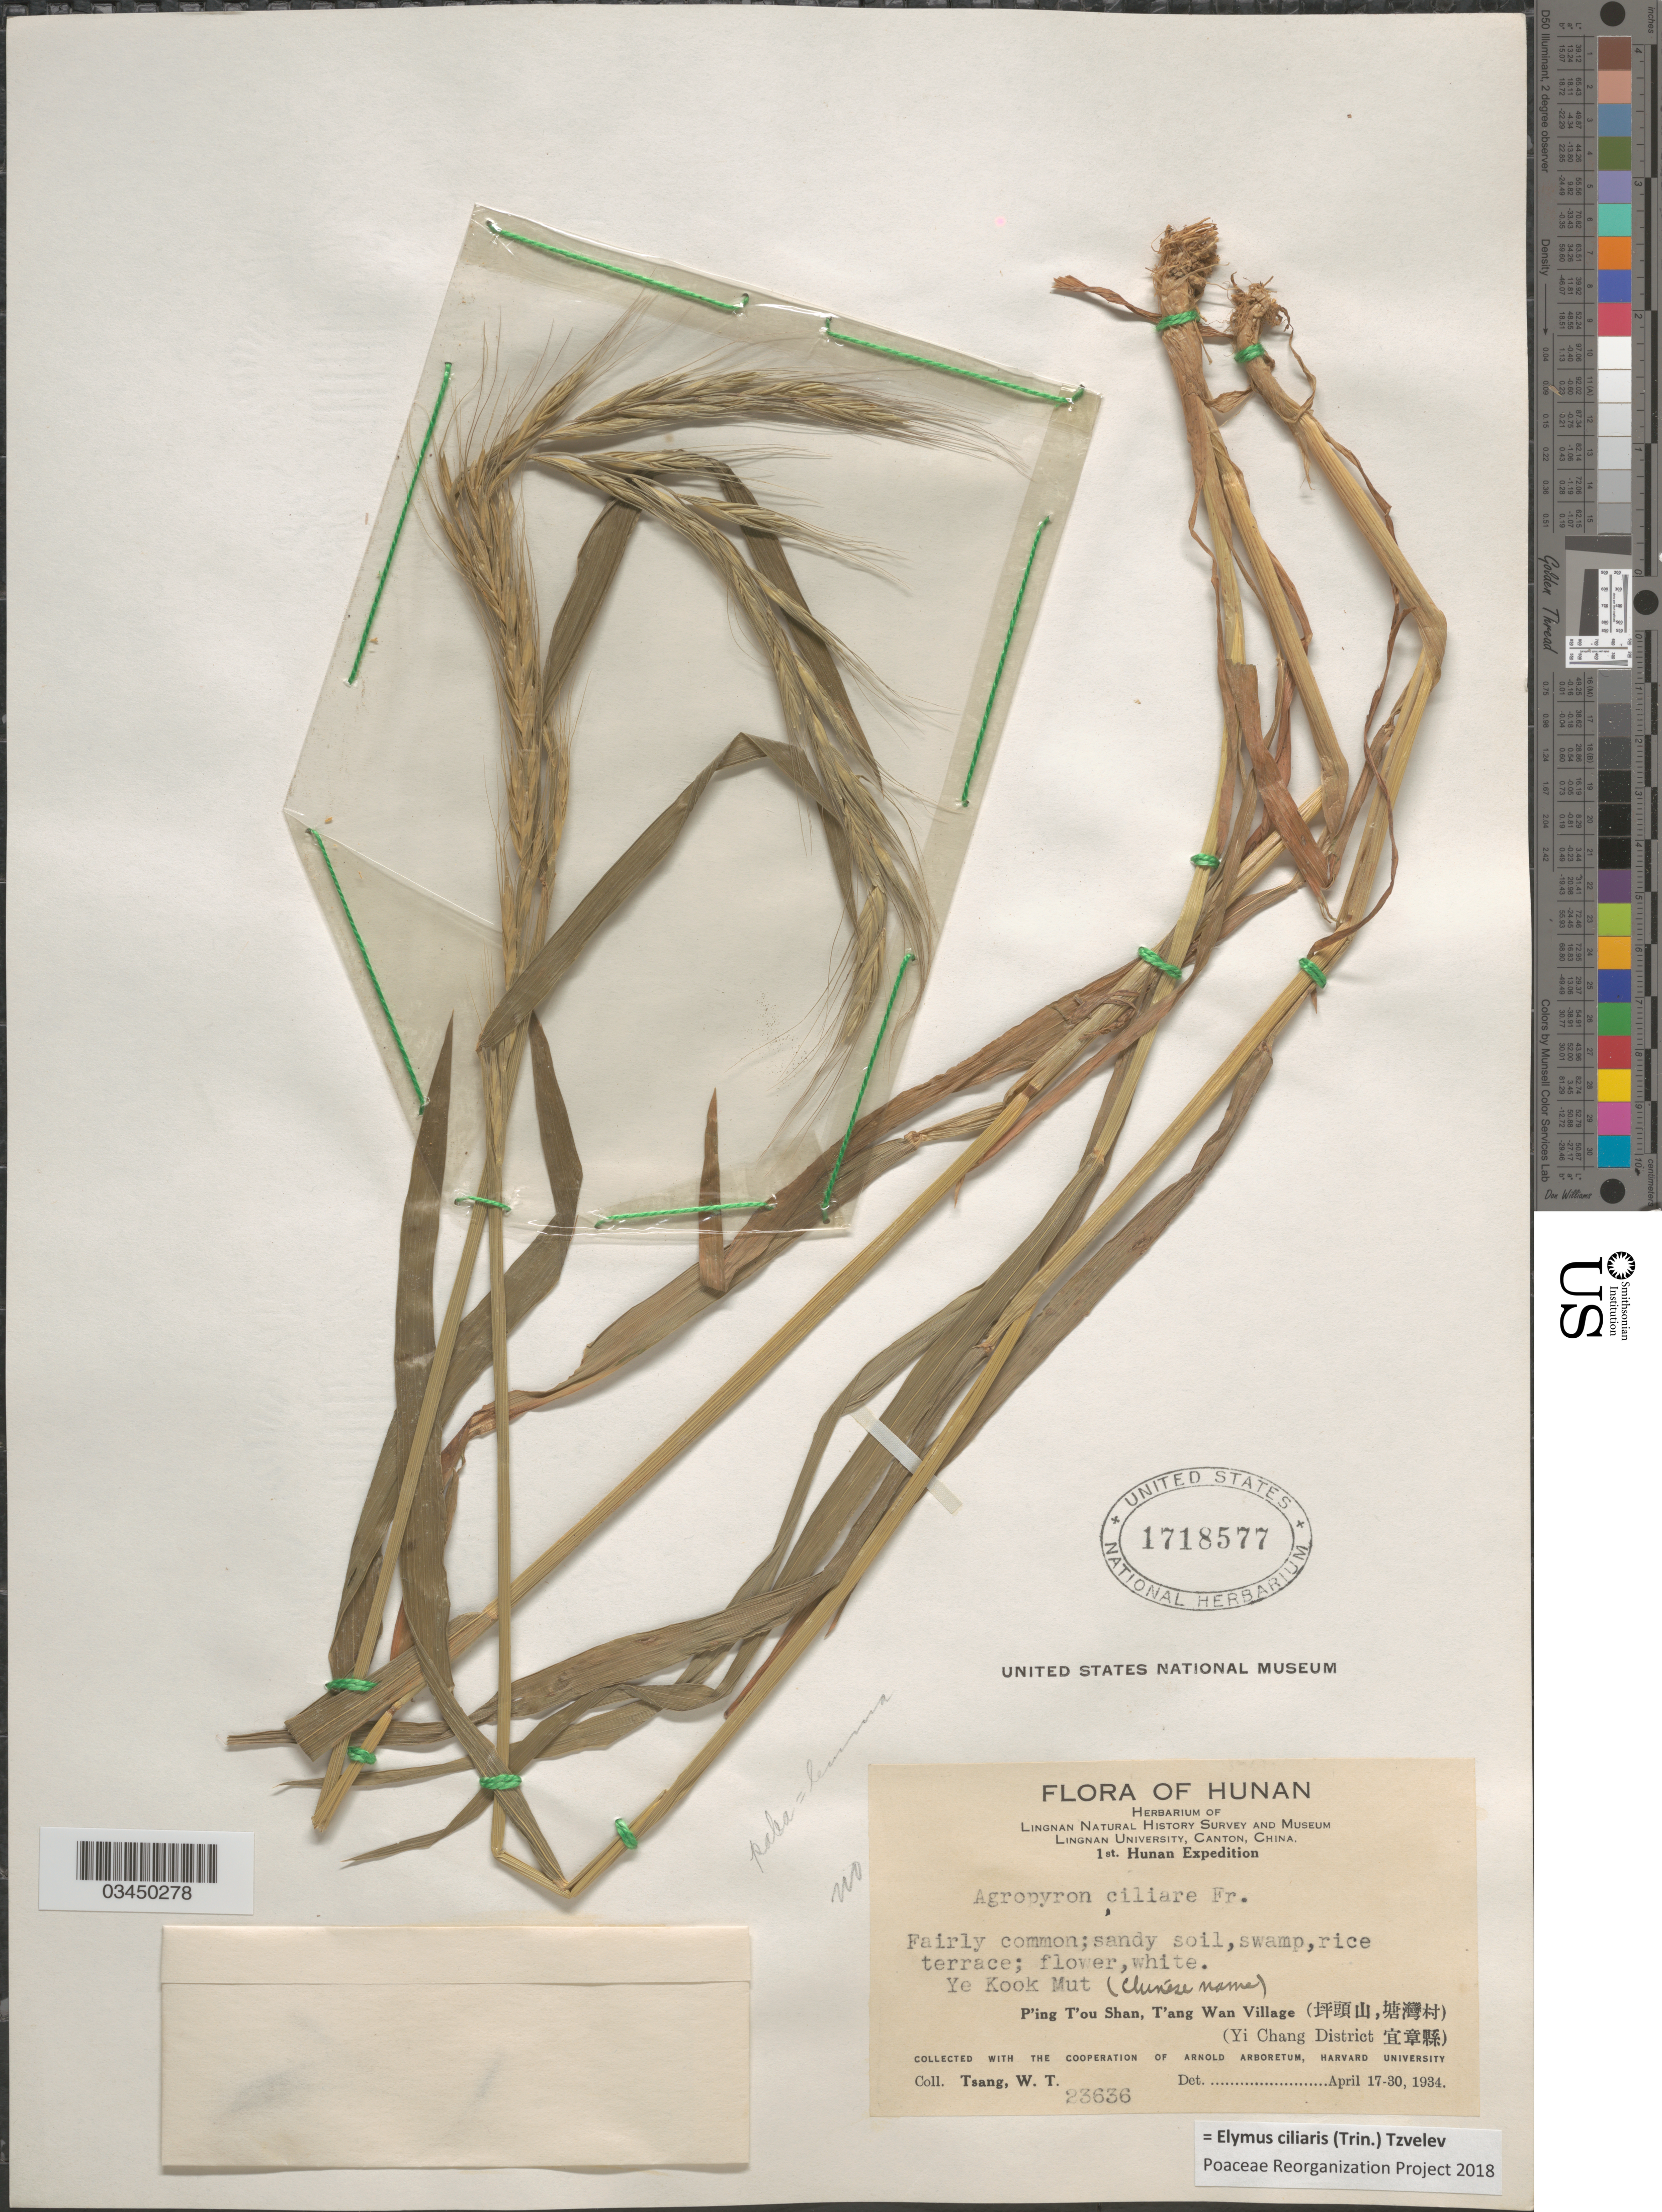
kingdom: Plantae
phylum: Tracheophyta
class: Liliopsida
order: Poales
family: Poaceae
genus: Elymus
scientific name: Elymus ciliaris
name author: (Trin.) Tzvelev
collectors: W. T. Tsang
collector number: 23636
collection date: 1934-04-17/1934-04-30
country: China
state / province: Hunan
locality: Herbarium of Lingnan Natural History Survey and Museum. 1st. Hunan Expedition. P'ing T'ou Shan, T'ang Wan Village (X) (Yi Chang District X).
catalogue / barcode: US 1718577